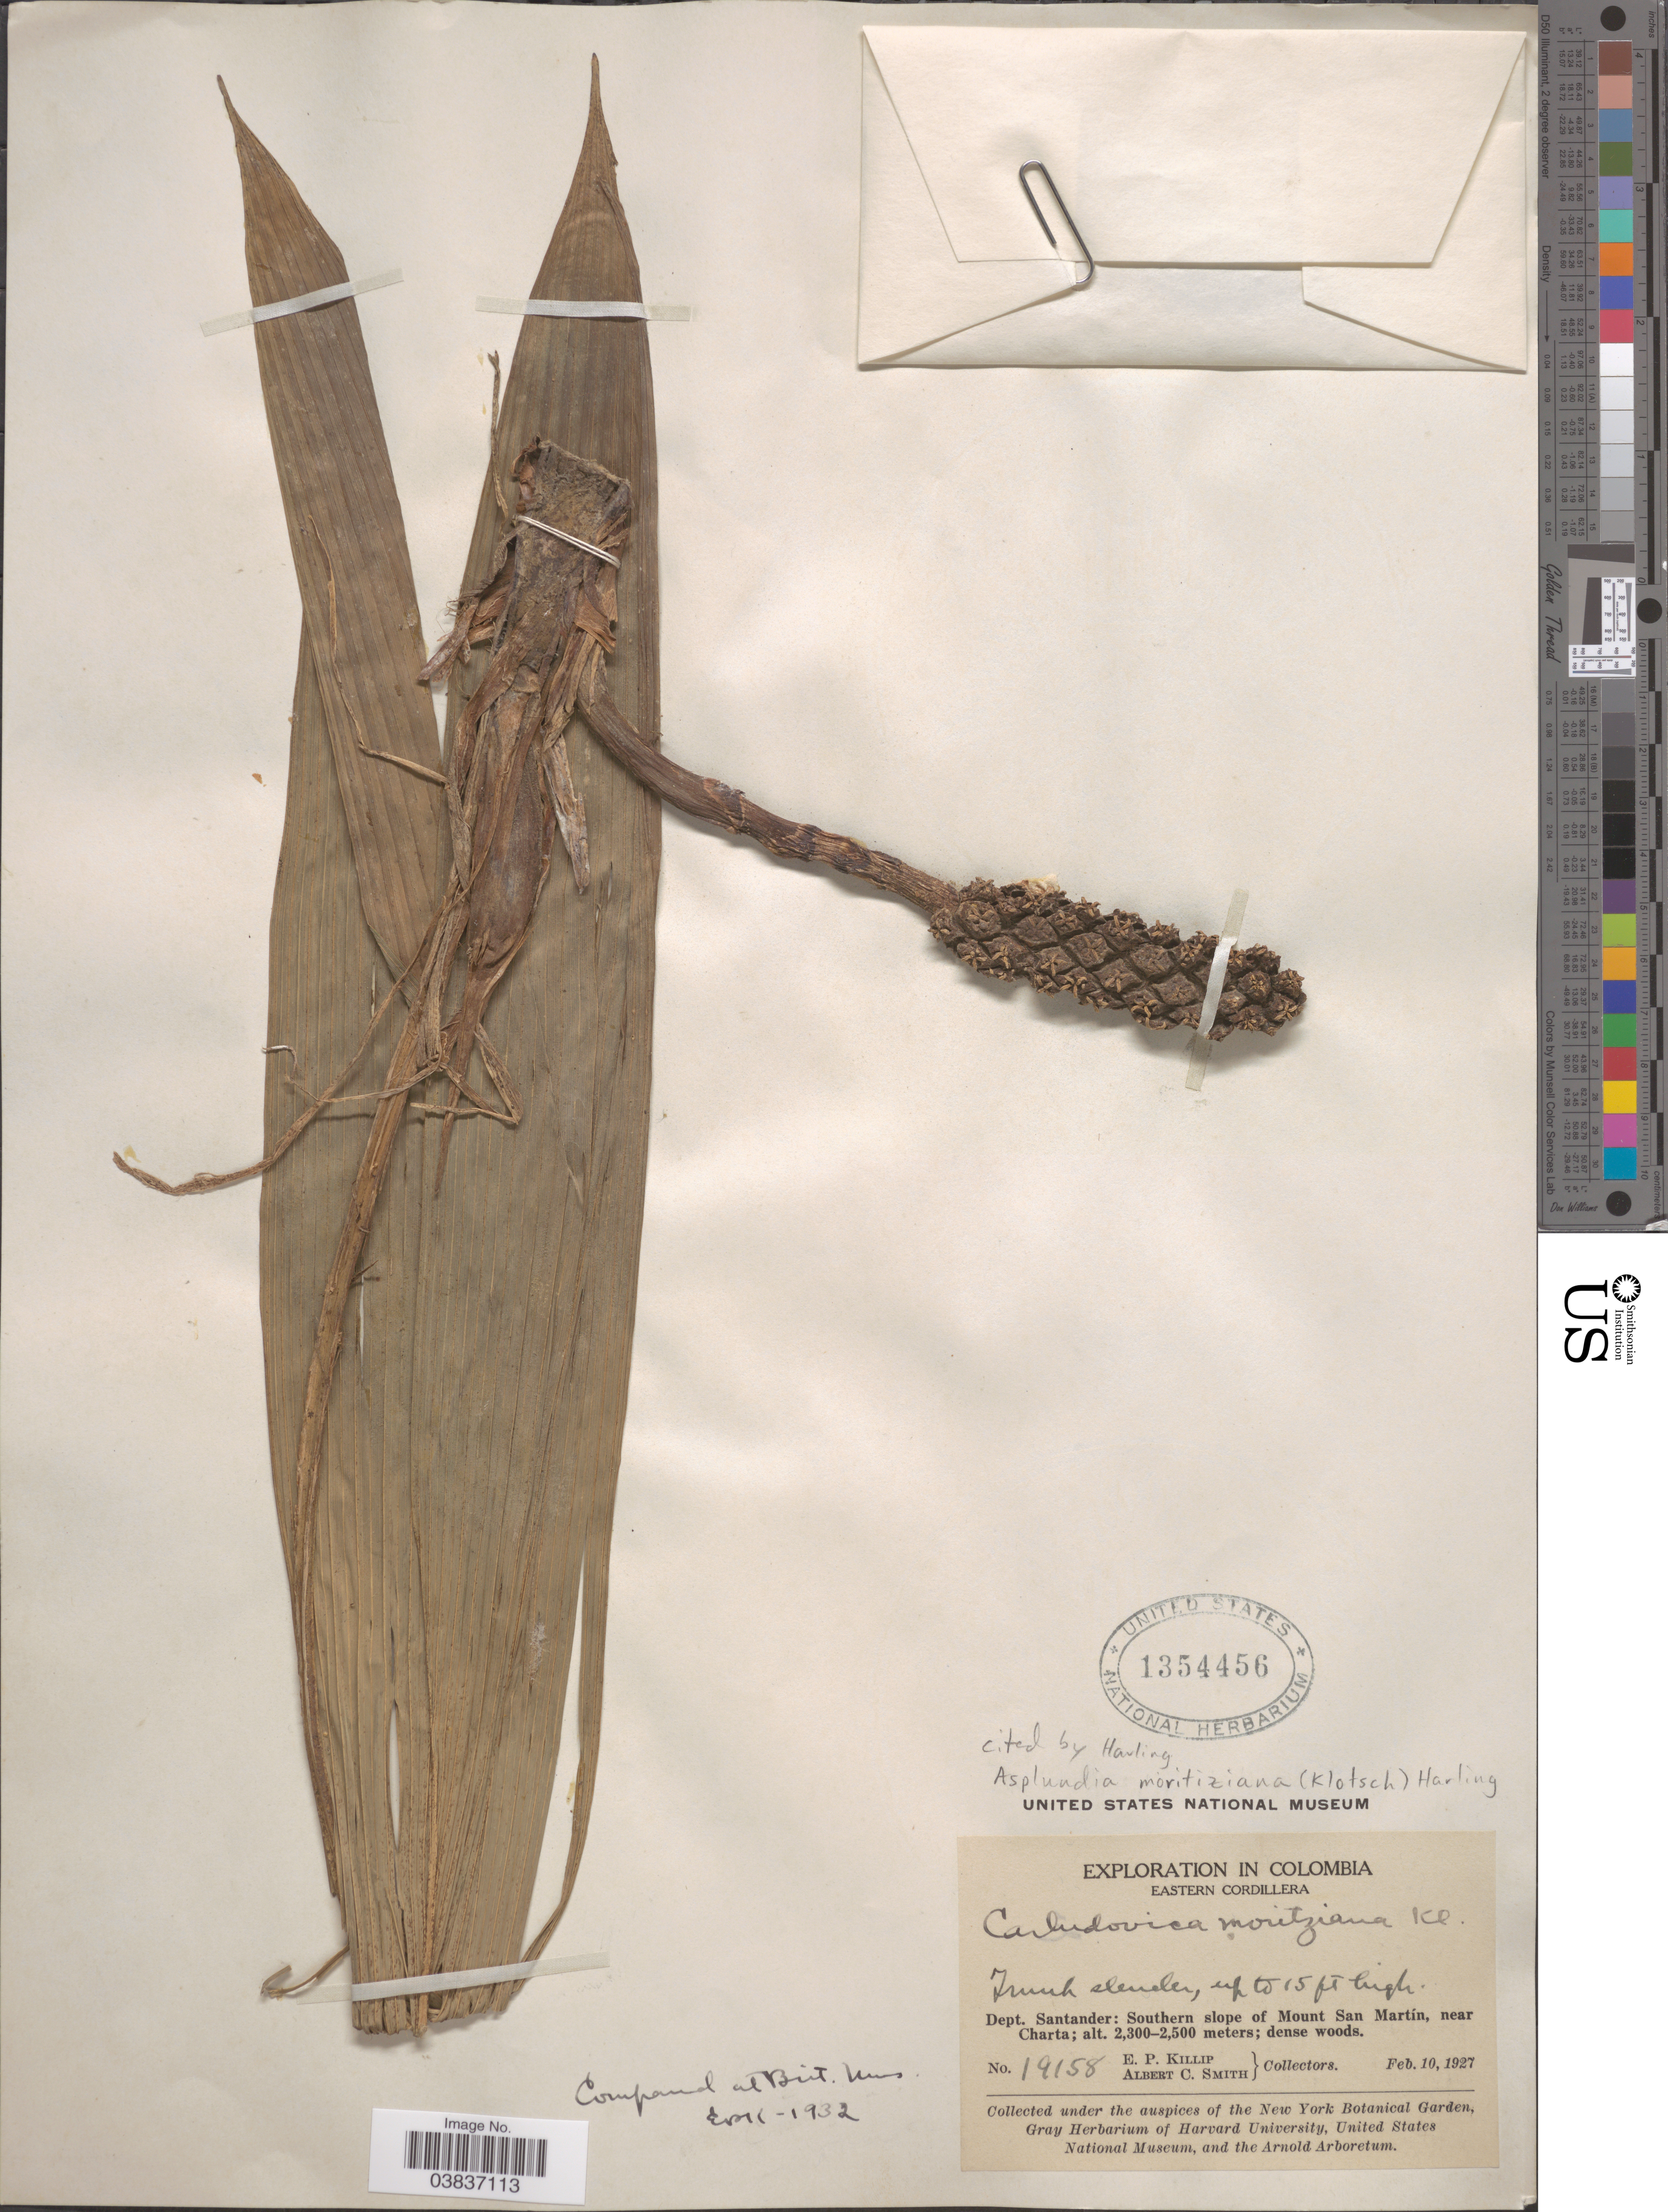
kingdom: Plantae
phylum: Tracheophyta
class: Liliopsida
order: Pandanales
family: Cyclanthaceae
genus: Asplundia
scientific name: Asplundia moritziana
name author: (Klotzsch) Harling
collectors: E. P. Killip & A. C. Smith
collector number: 19158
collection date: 1927-02-10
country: Colombia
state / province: Santander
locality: Eastern Cordillera. Dept. Santander: Southern slope of Mount San Martín, near Charta.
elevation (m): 2300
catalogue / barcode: US 1354456